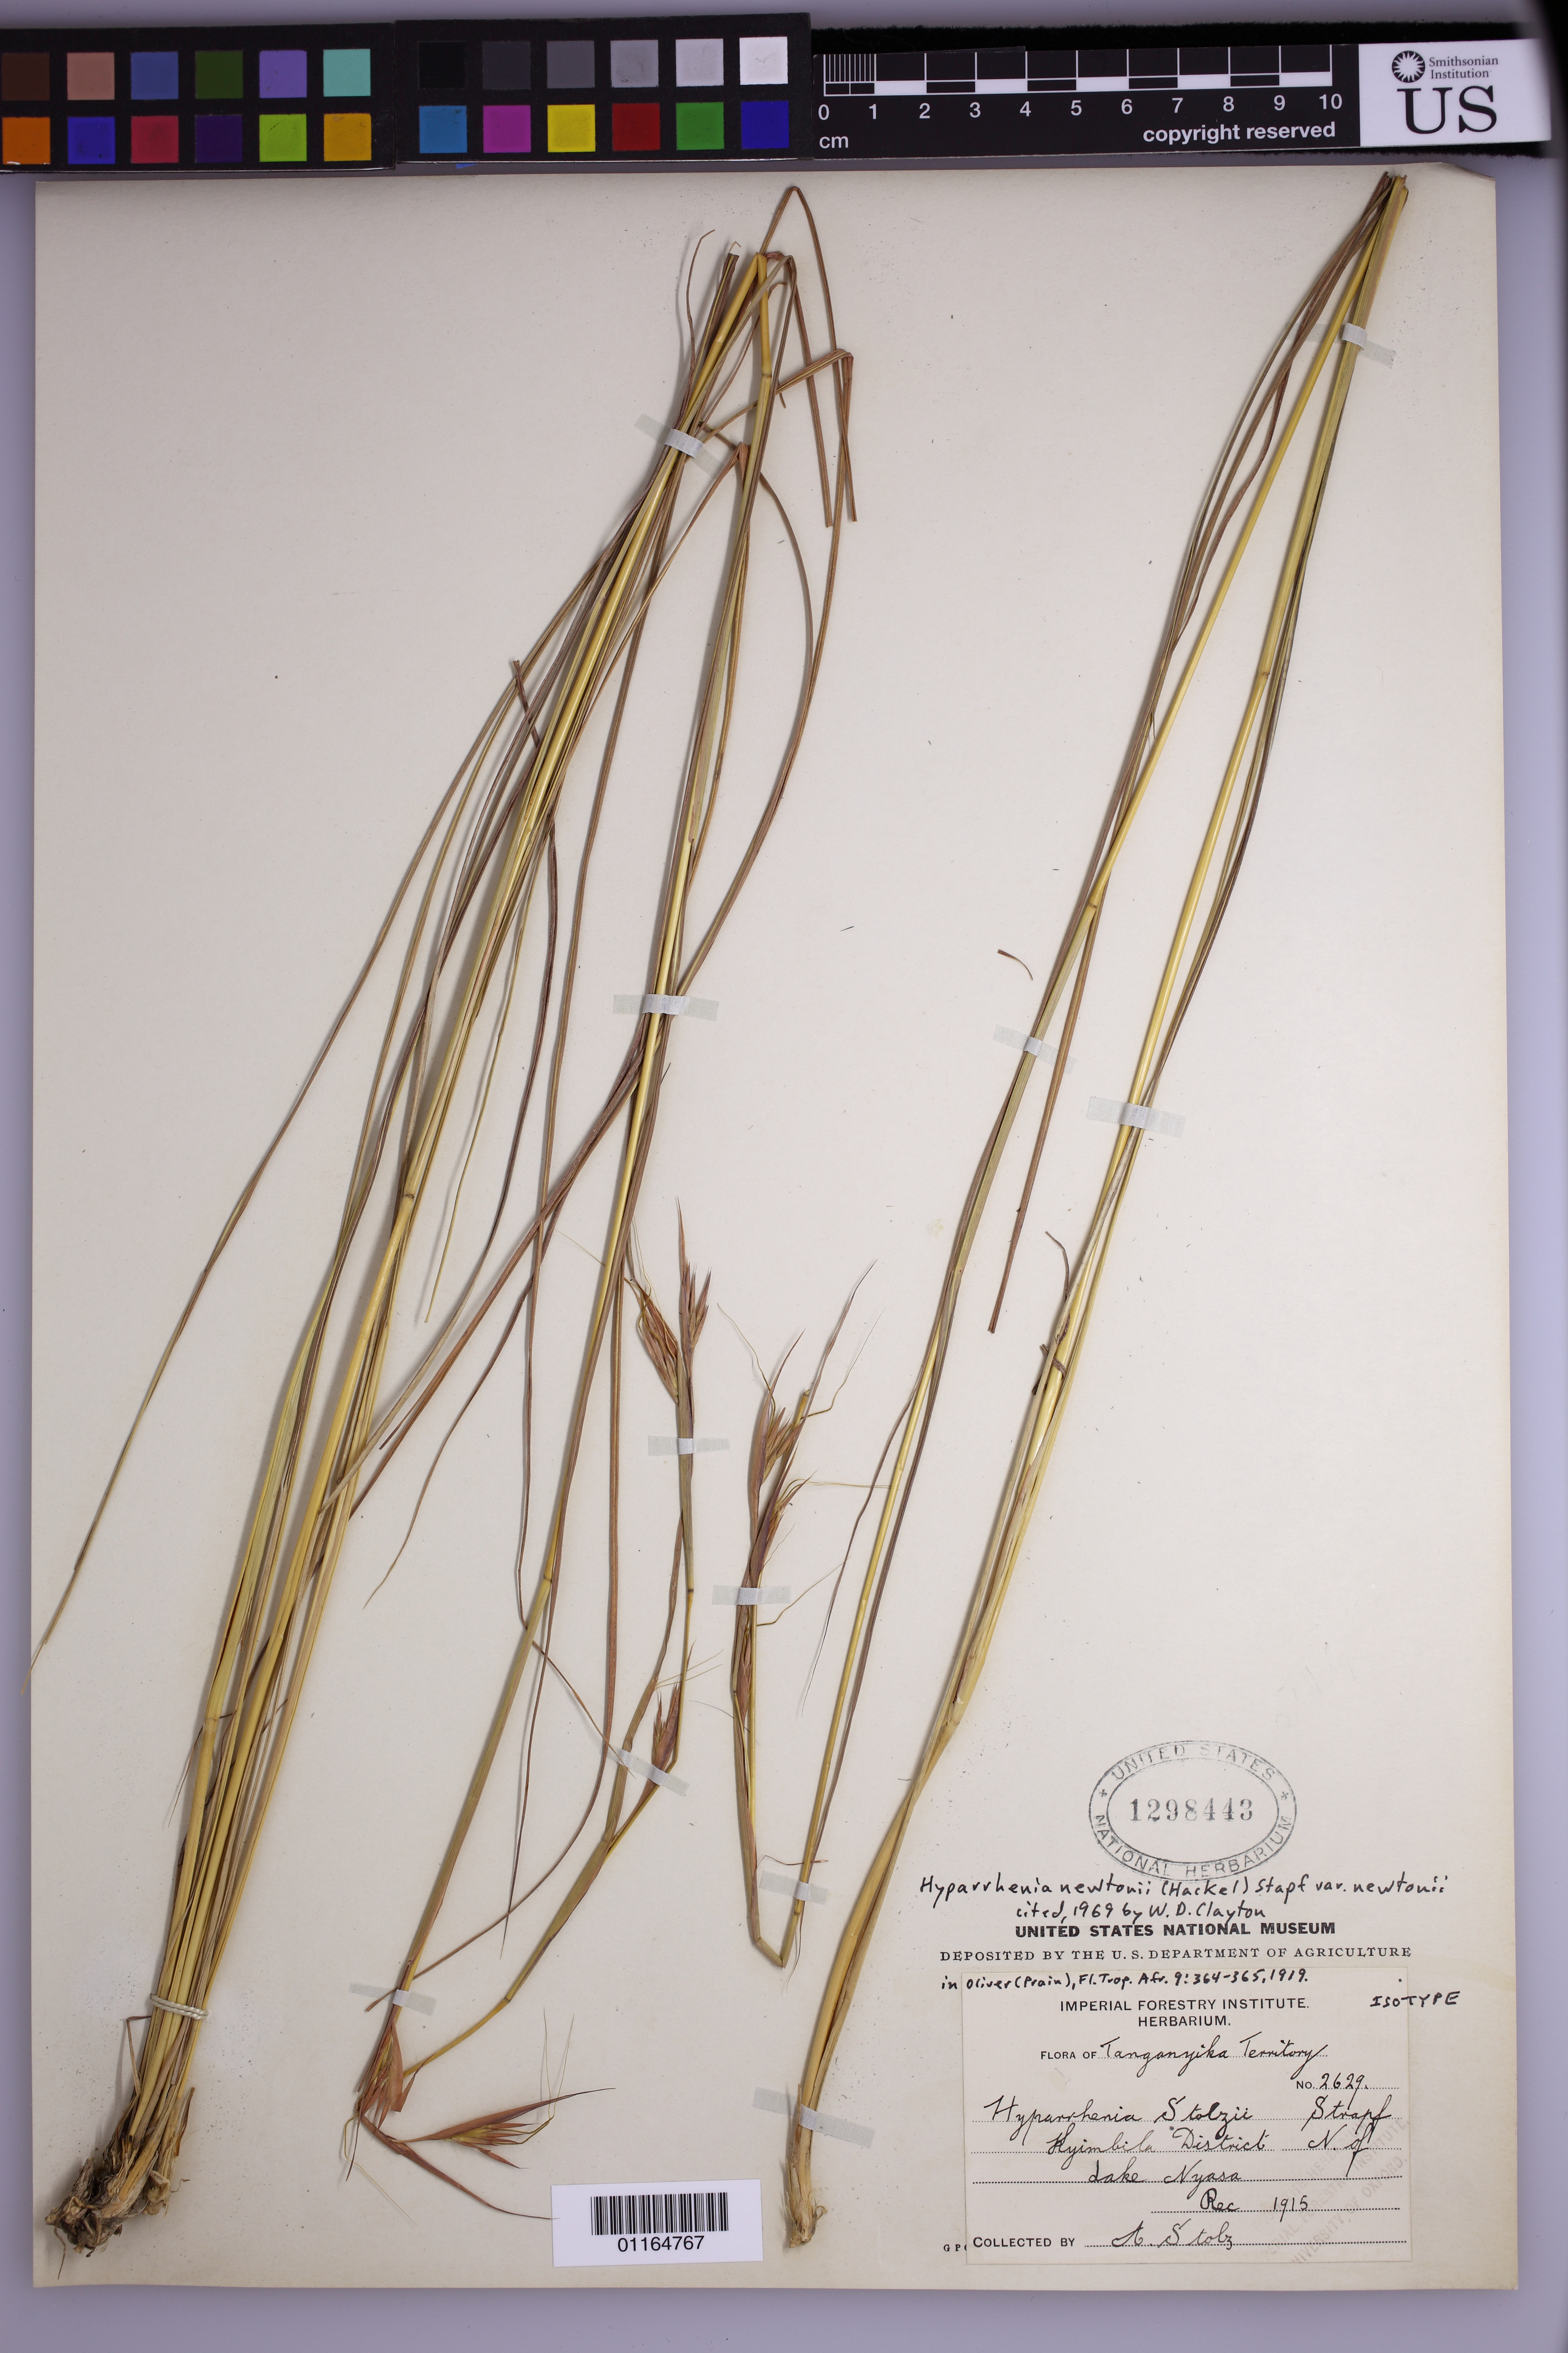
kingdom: Plantae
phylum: Tracheophyta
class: Liliopsida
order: Poales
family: Poaceae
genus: Hyparrhenia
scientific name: Hyparrhenia stolzii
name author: Stapf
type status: Isotype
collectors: A. Stolz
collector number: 2629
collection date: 1914-04-03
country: Tanzania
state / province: Mbeya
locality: Tanganyika Territory. Kyimbila District, N of Lake Nyasa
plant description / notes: Protologue, "German East Africa: Kyimbila; Utengule, 4600 ft."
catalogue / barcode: US 1298443